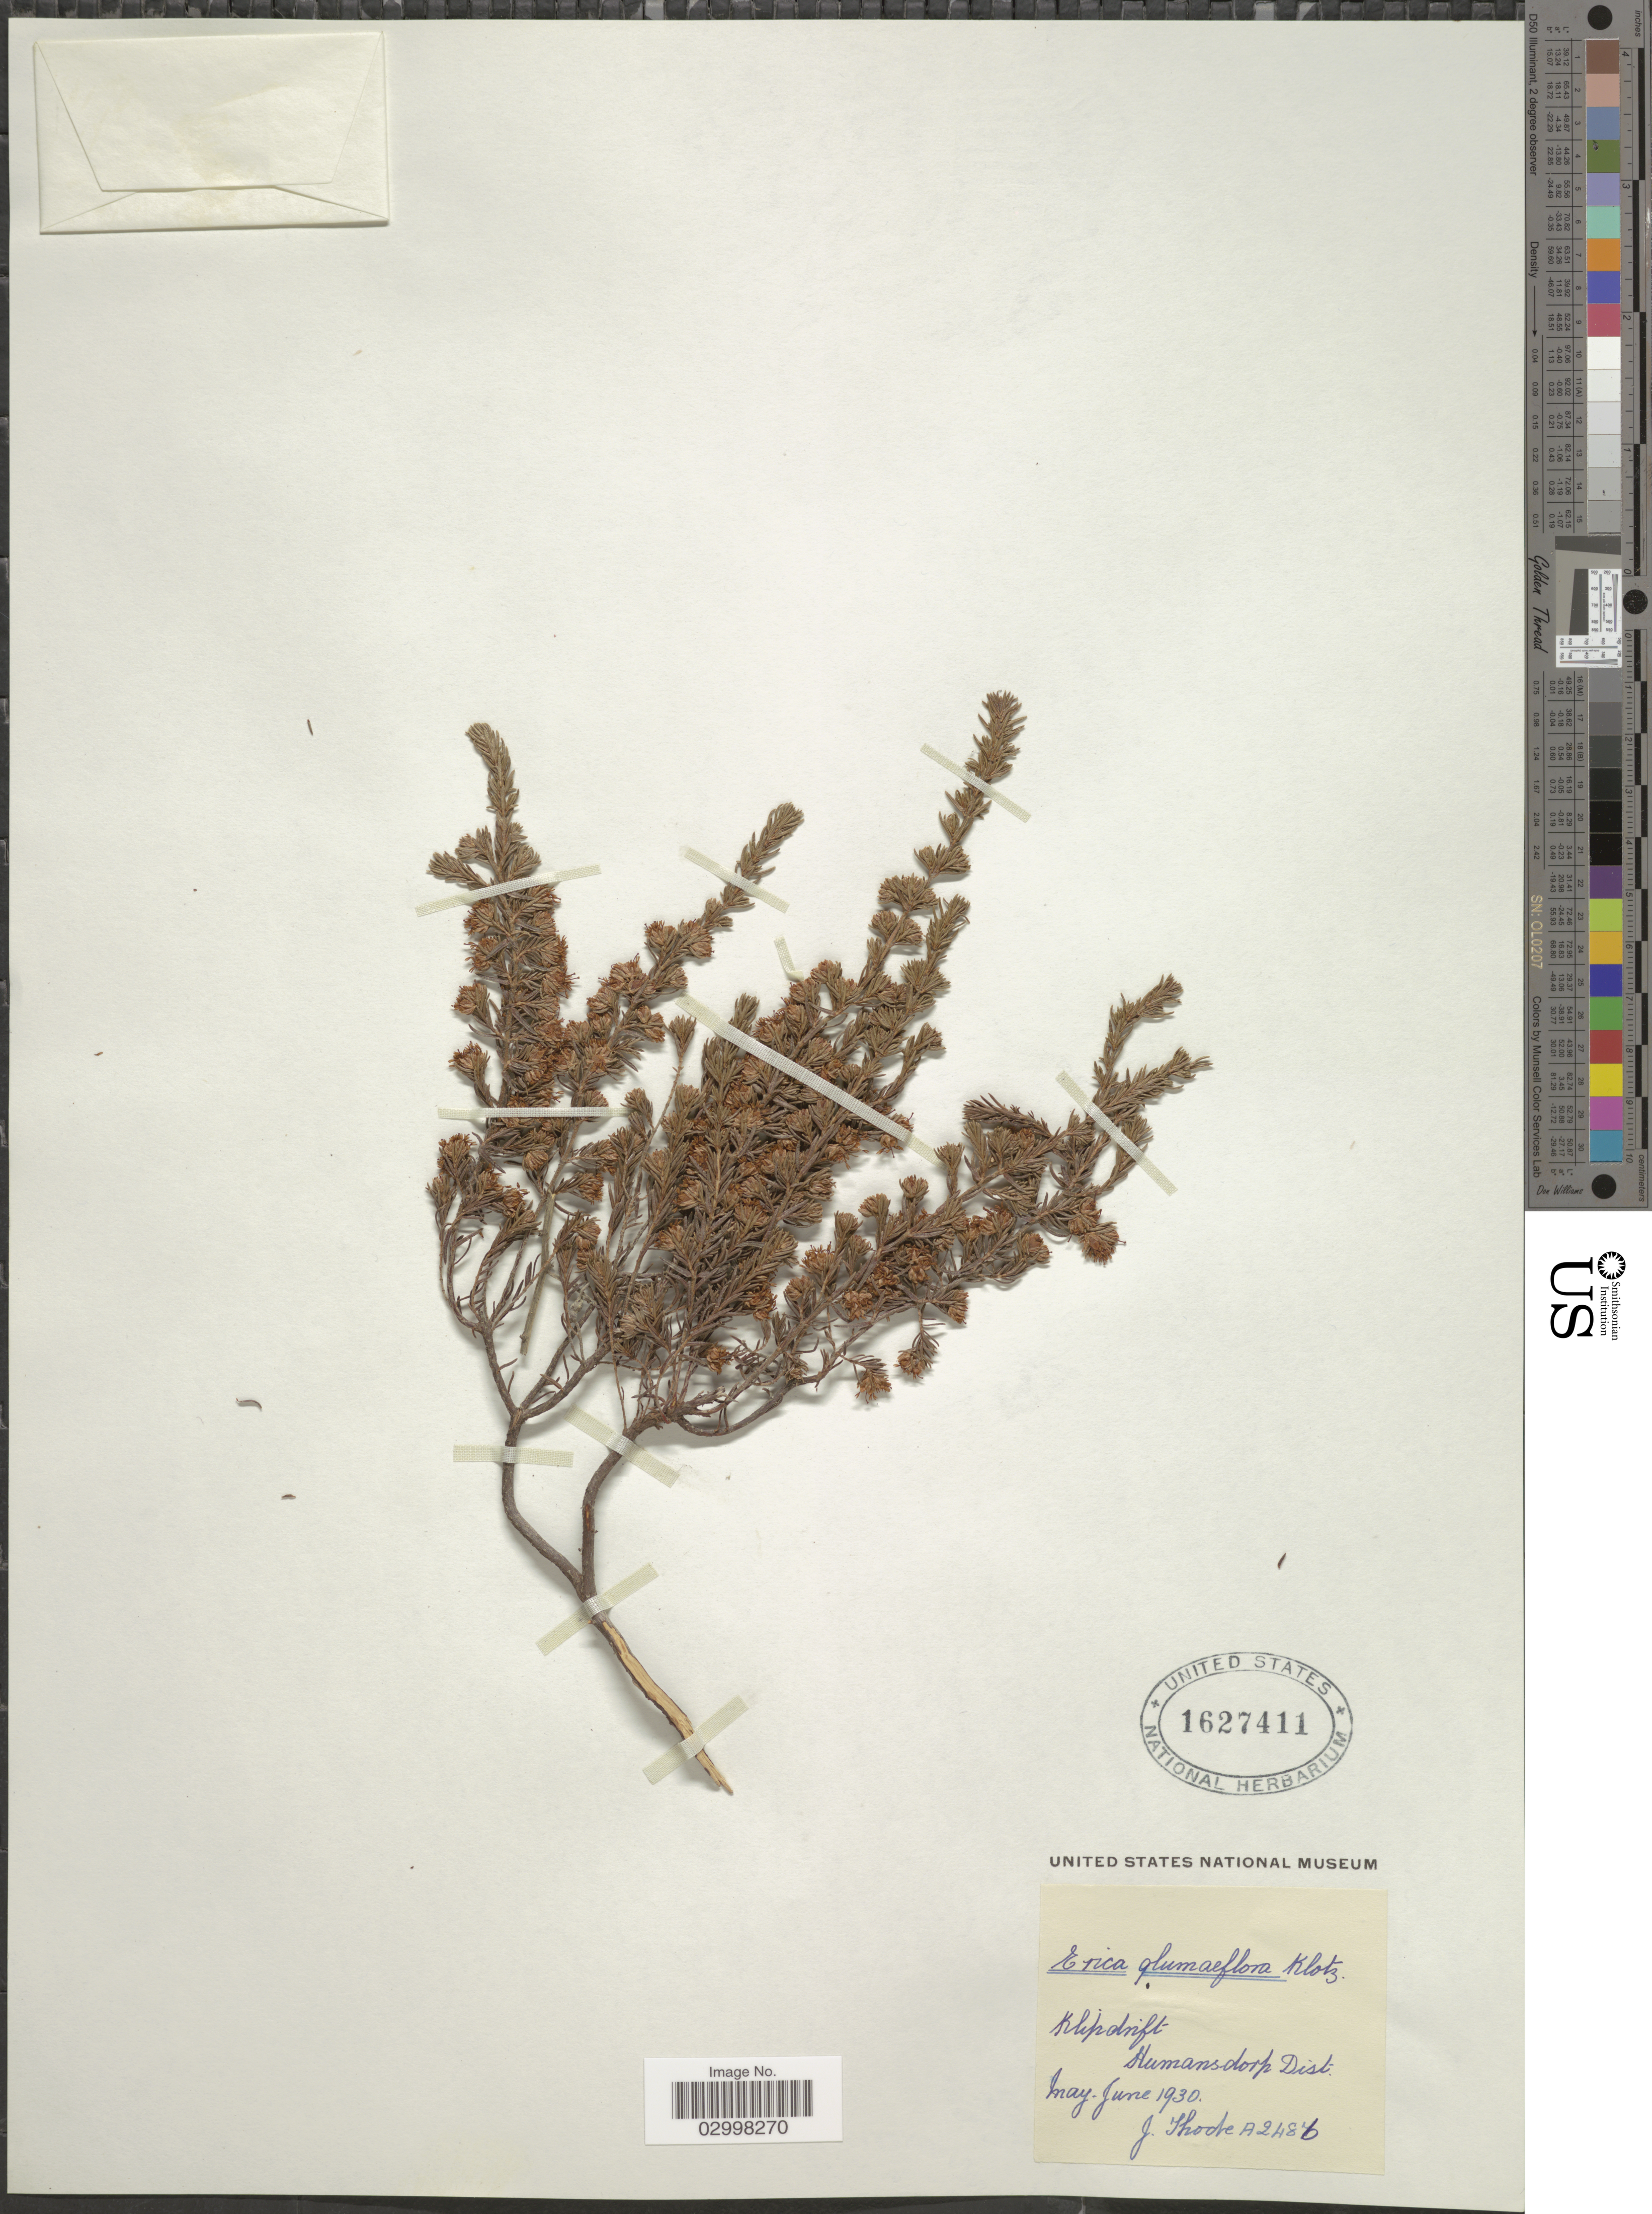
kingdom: Plantae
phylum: Tracheophyta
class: Magnoliopsida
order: Ericales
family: Ericaceae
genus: Erica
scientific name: Erica glumiflora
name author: Klotzsch ex Benth.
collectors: J. Thode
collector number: A2486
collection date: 1930-05/1930-06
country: South Africa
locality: Klipdrift. Humansdorp Dist.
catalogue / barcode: US 1627411